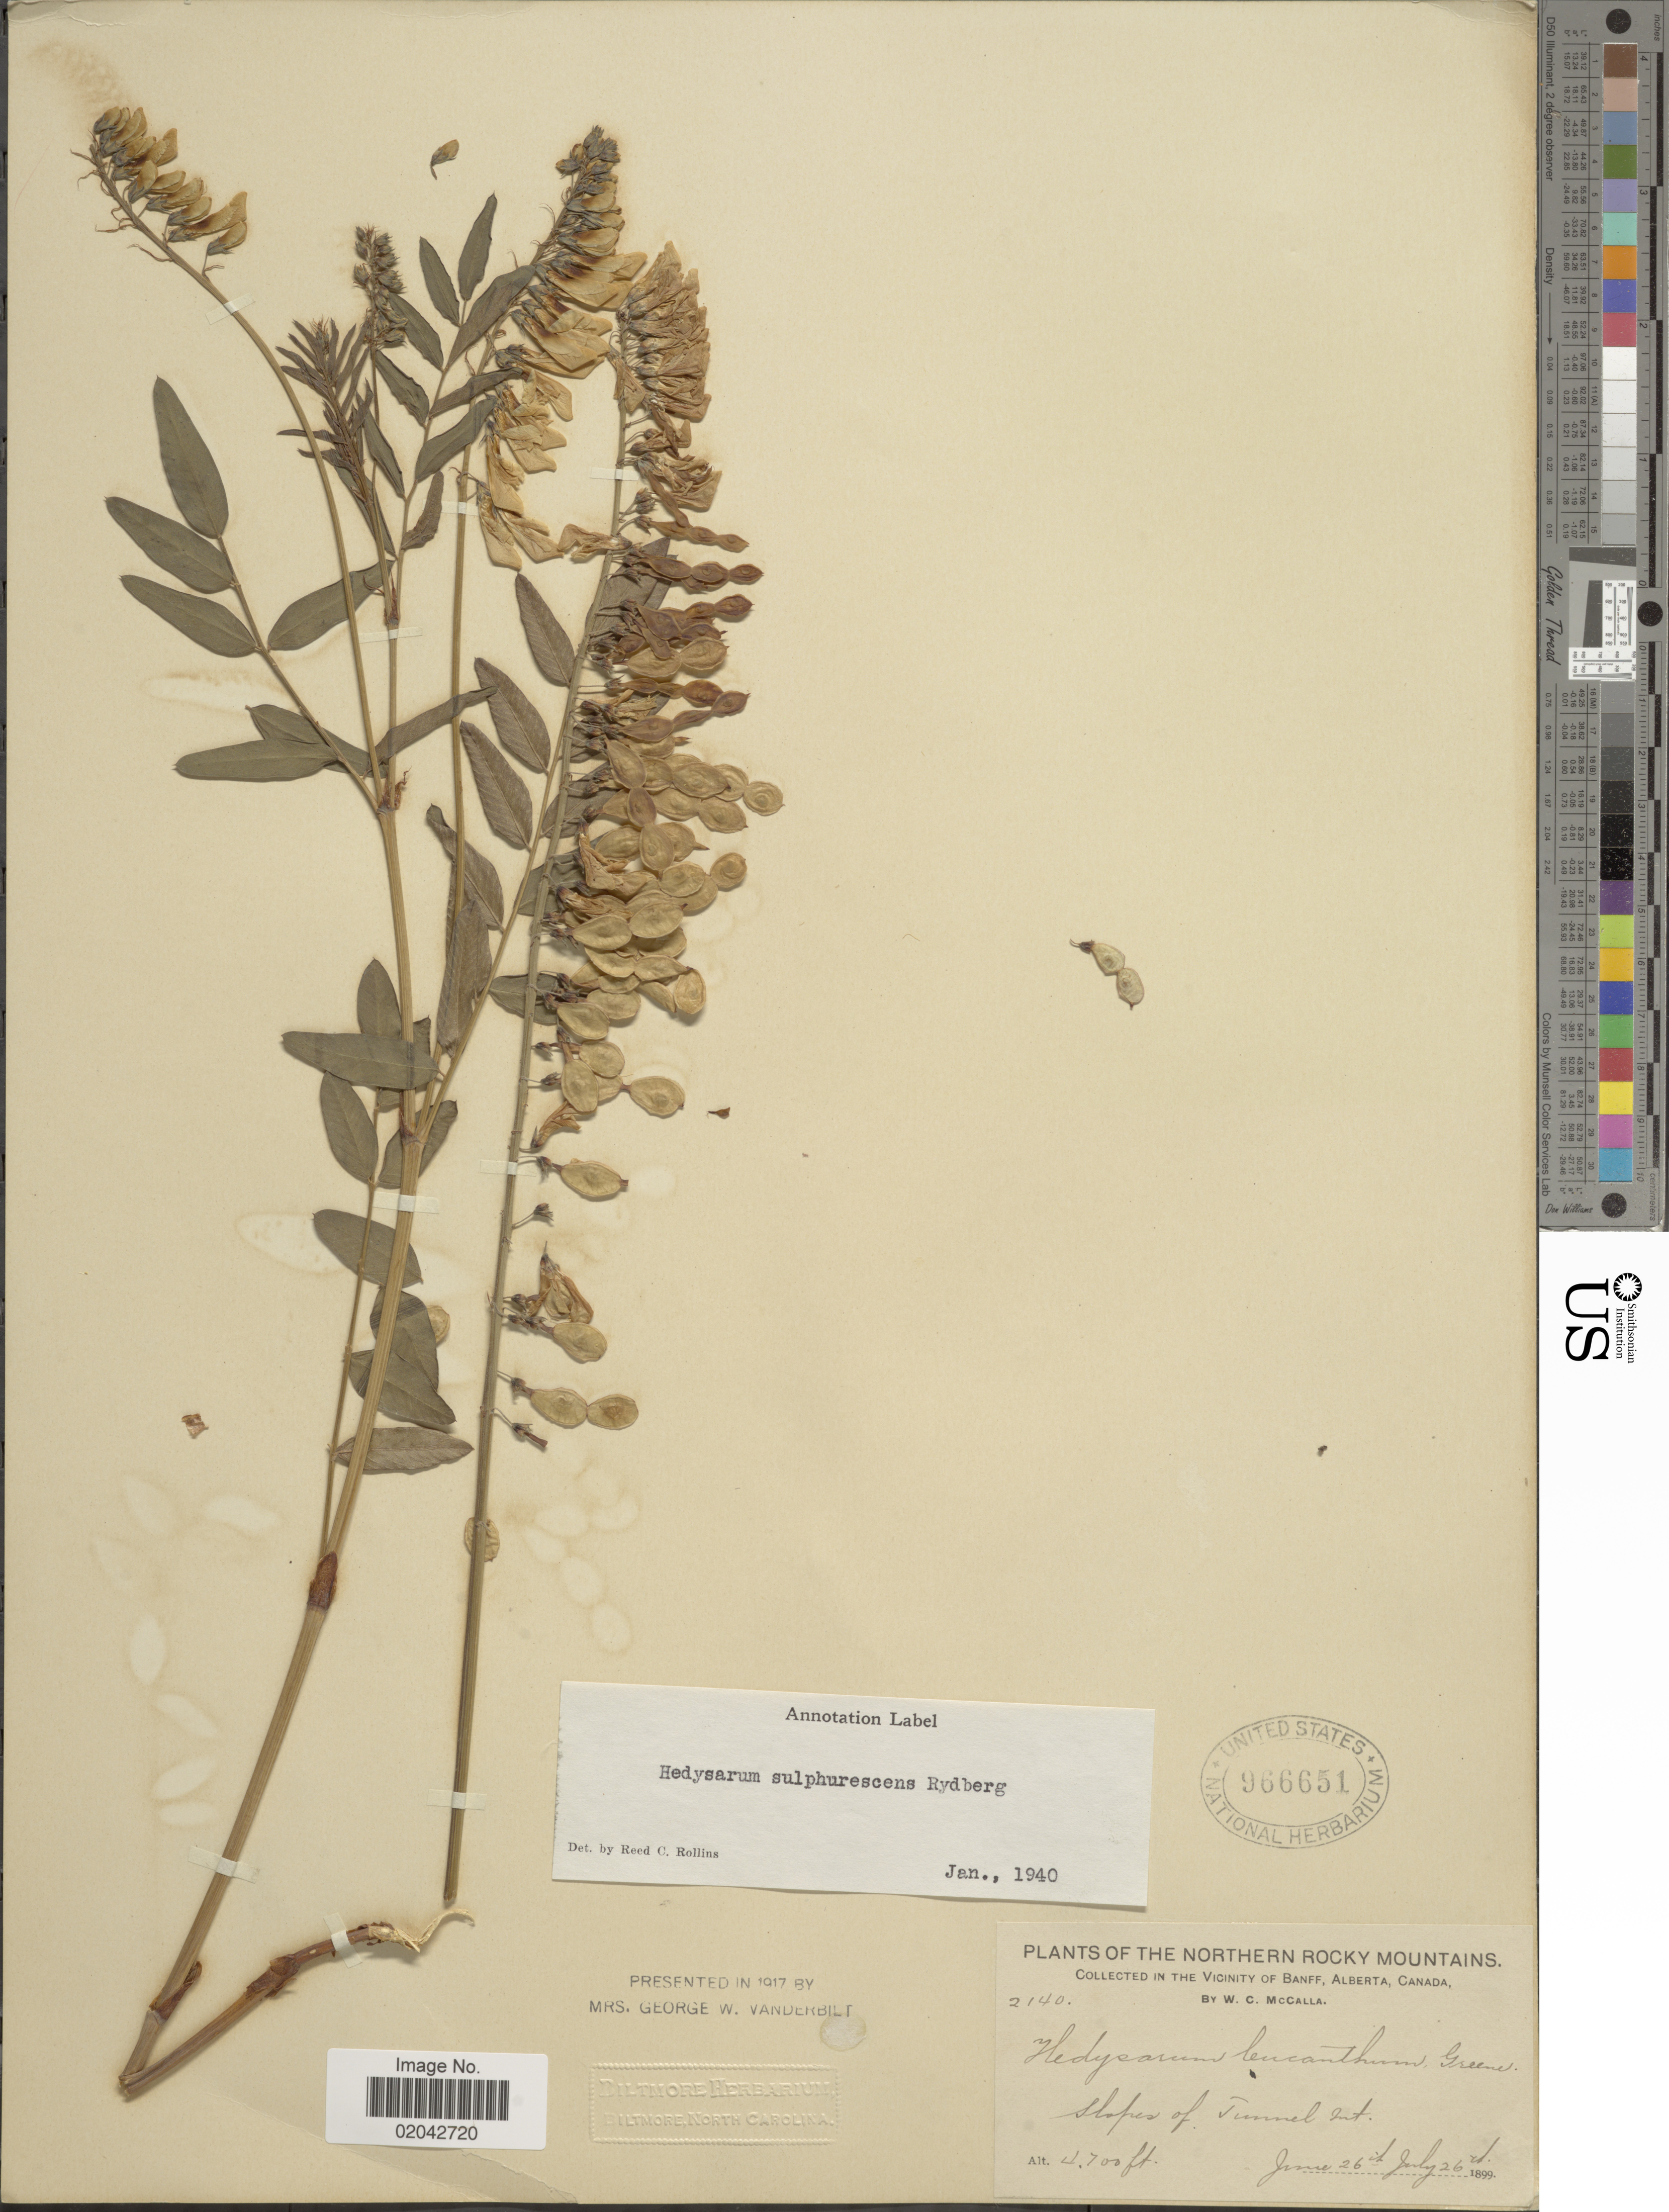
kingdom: Plantae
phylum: Tracheophyta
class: Magnoliopsida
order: Fabales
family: Fabaceae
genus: Hedysarum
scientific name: Hedysarum sulphurescens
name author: Rydb.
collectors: W. McCalla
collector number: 2140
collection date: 1899-06-26/1899-07-26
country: Canada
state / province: Alberta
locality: Northern Rocky Mountains, in the vicinity of Banff, slopes of Tunnel Mt.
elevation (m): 1433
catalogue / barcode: US 966651